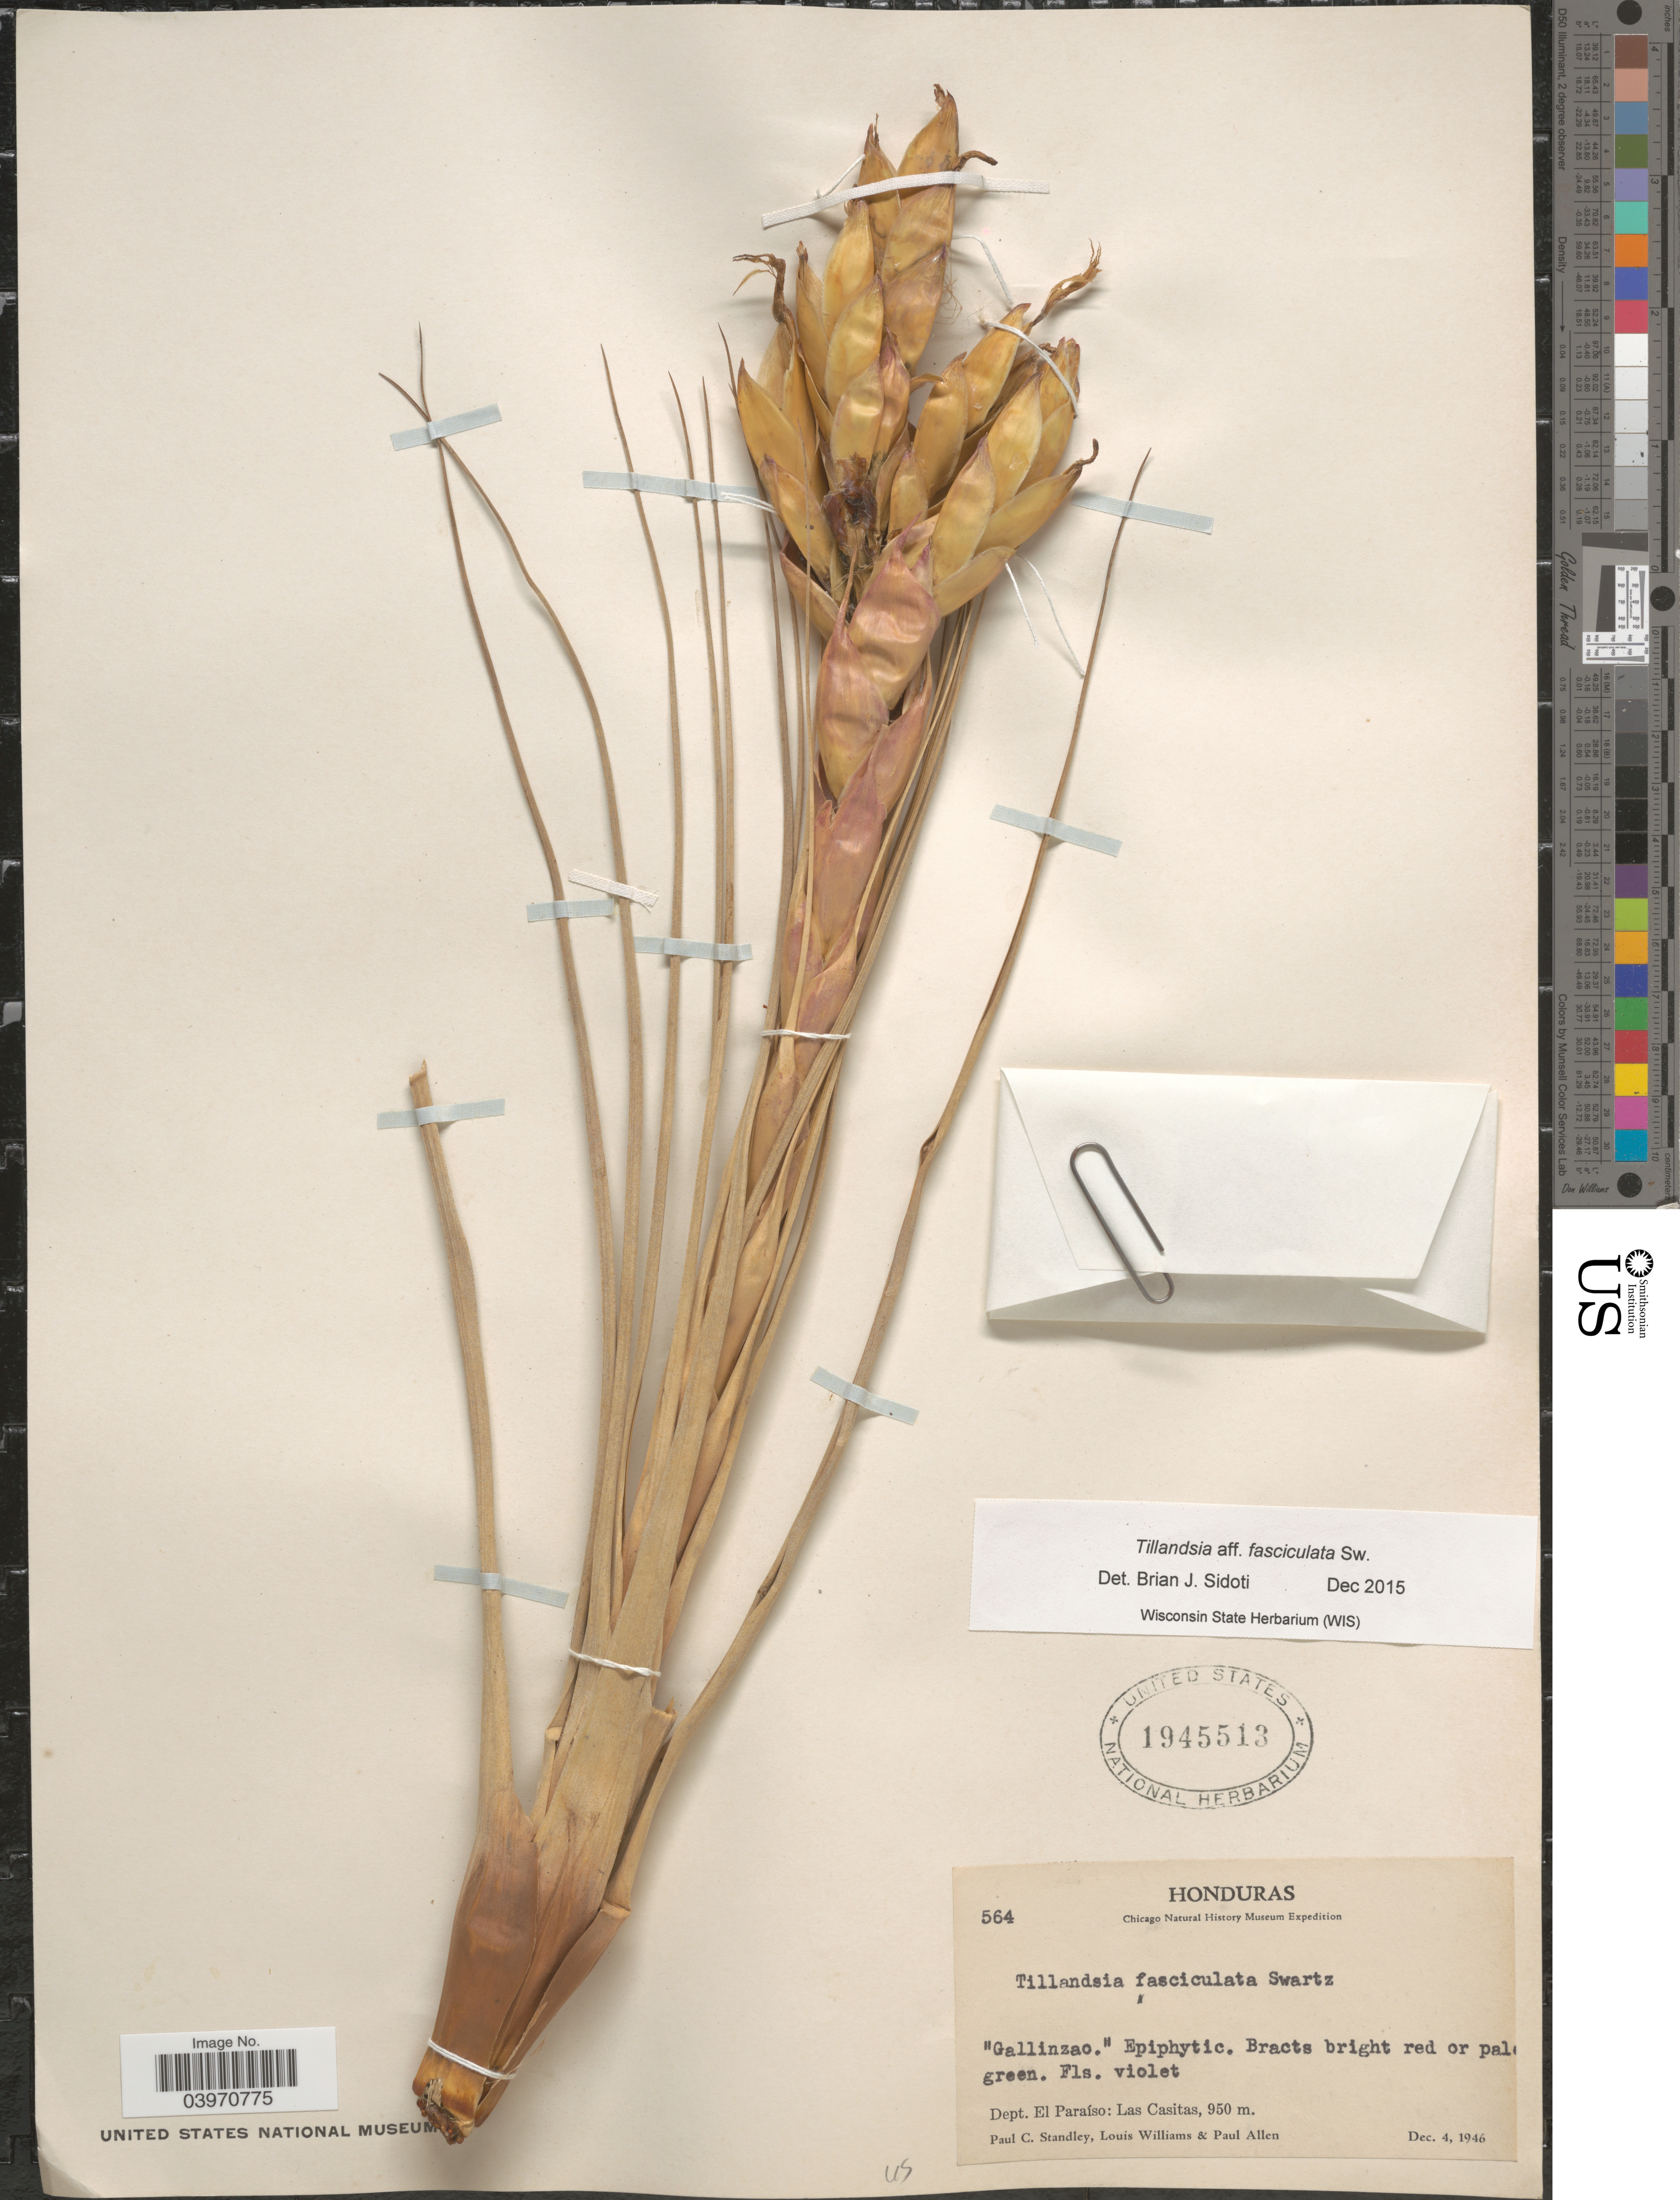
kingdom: Plantae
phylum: Tracheophyta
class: Liliopsida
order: Poales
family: Bromeliaceae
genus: Tillandsia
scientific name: Tillandsia fasciculata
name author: Sw.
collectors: P. C. Standley, L. G. Williams & P. H. Allen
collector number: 564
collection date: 1946-12-04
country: Honduras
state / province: El Paraiso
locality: Dept. El Paraíso: Las Casitas.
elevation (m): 950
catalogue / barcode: US 1945513